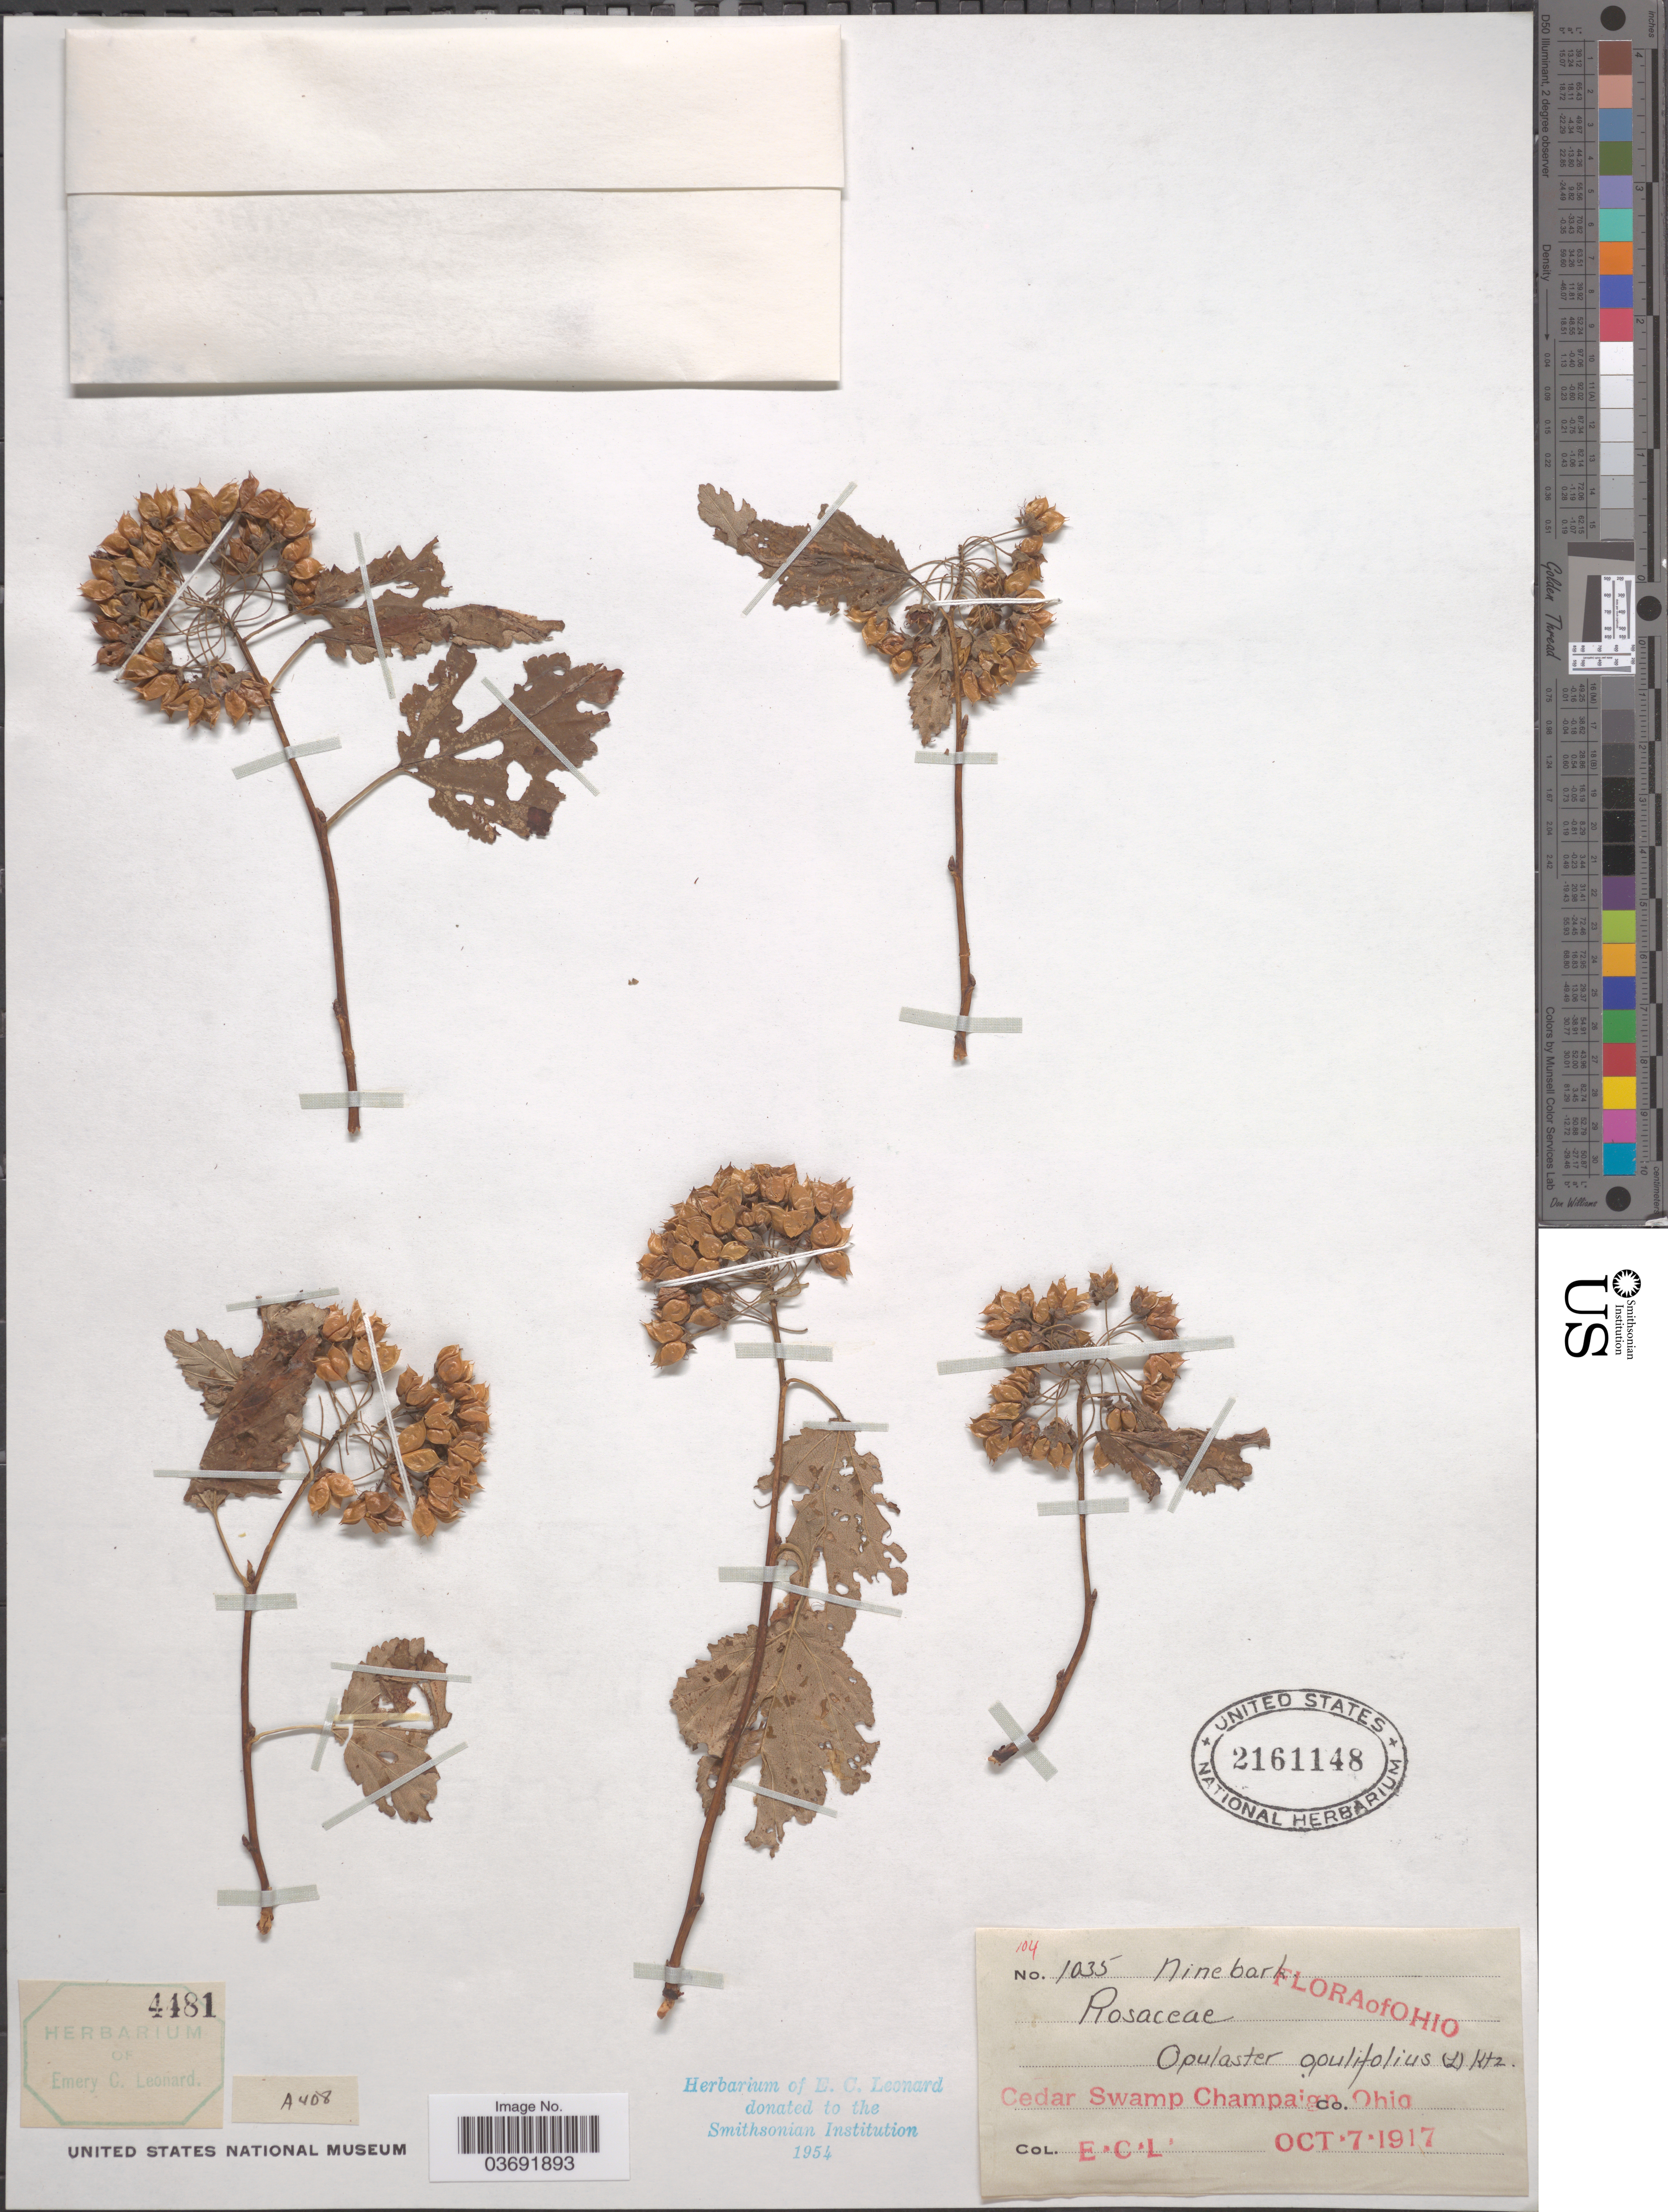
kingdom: Plantae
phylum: Tracheophyta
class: Magnoliopsida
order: Rosales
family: Rosaceae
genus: Physocarpus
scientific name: Physocarpus opulifolius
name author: (L.) Maxim.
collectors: E. C. Leonard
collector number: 1035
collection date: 1917-10-07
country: United States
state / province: Ohio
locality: Cedar Swamp Champaign Co.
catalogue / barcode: US 2161148